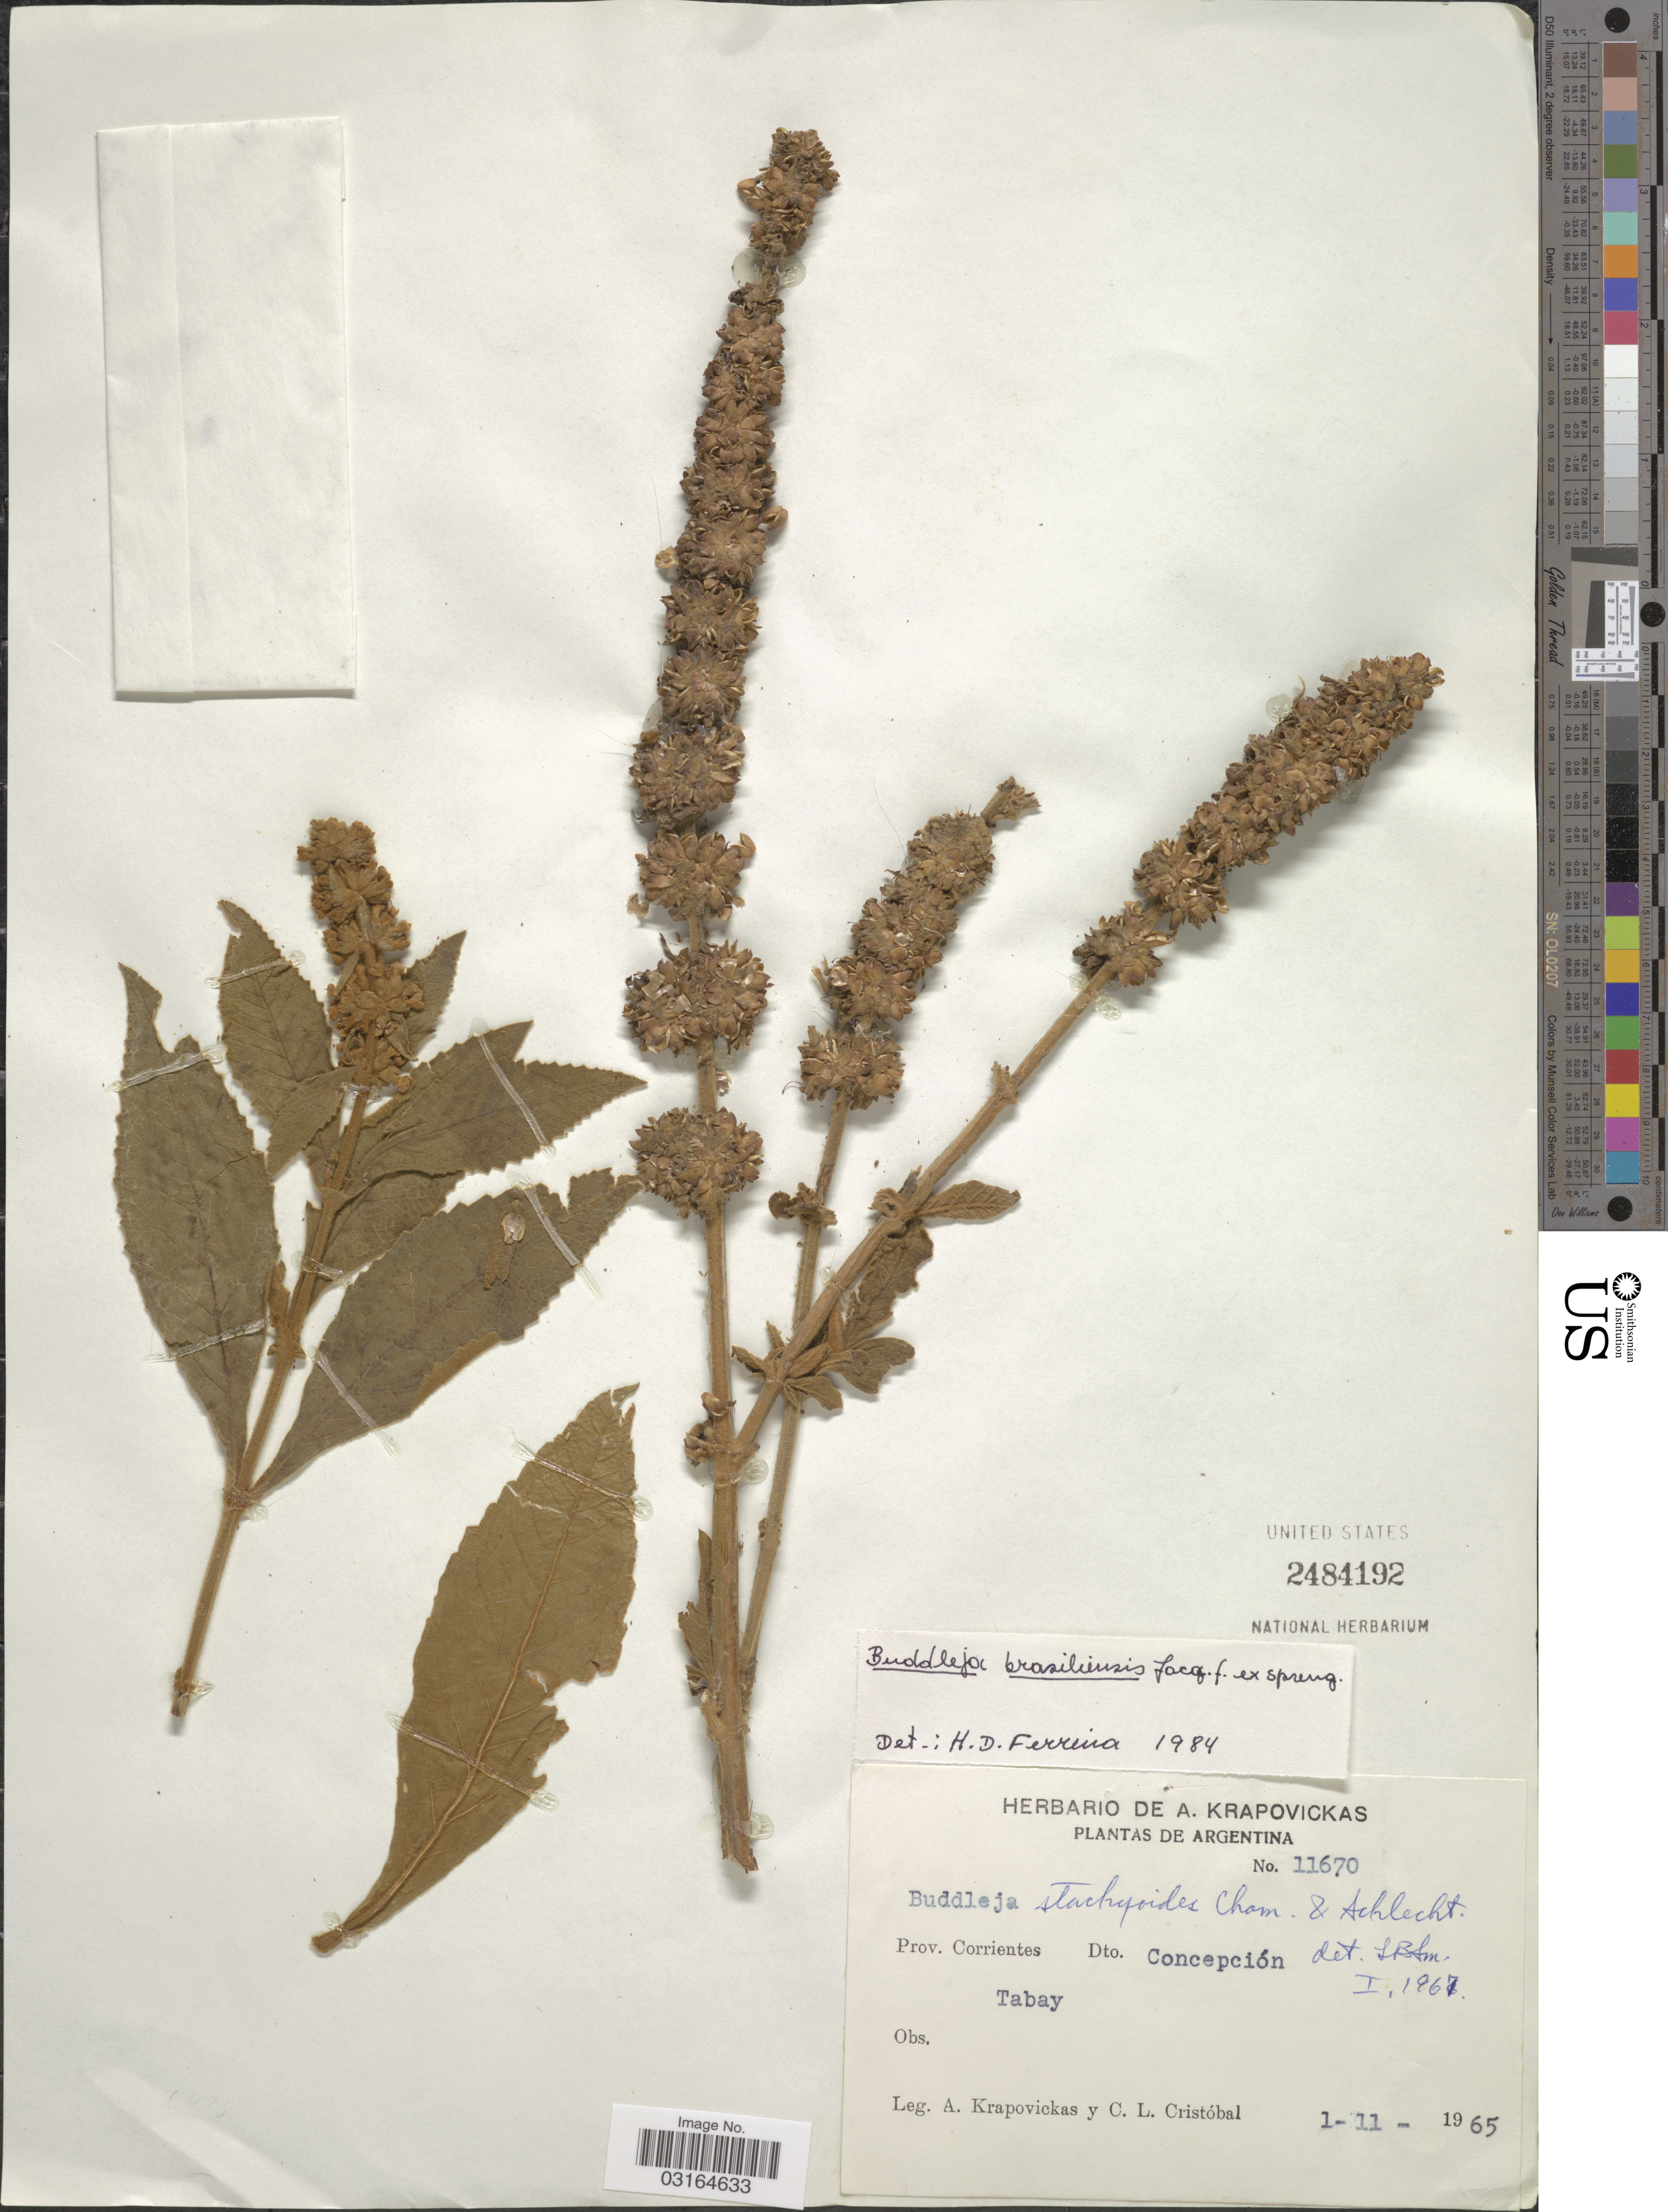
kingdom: Plantae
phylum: Tracheophyta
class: Magnoliopsida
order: Lamiales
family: Scrophulariaceae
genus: Buddleja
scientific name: Buddleja stachyoides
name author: Cham. & Schltdl.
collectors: A. Krapovickas & C. L. Cristóbal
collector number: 11670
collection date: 1965-11-01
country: Argentina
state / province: Corrientes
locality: Dto. Concepción. Tabay.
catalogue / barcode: US 2484192